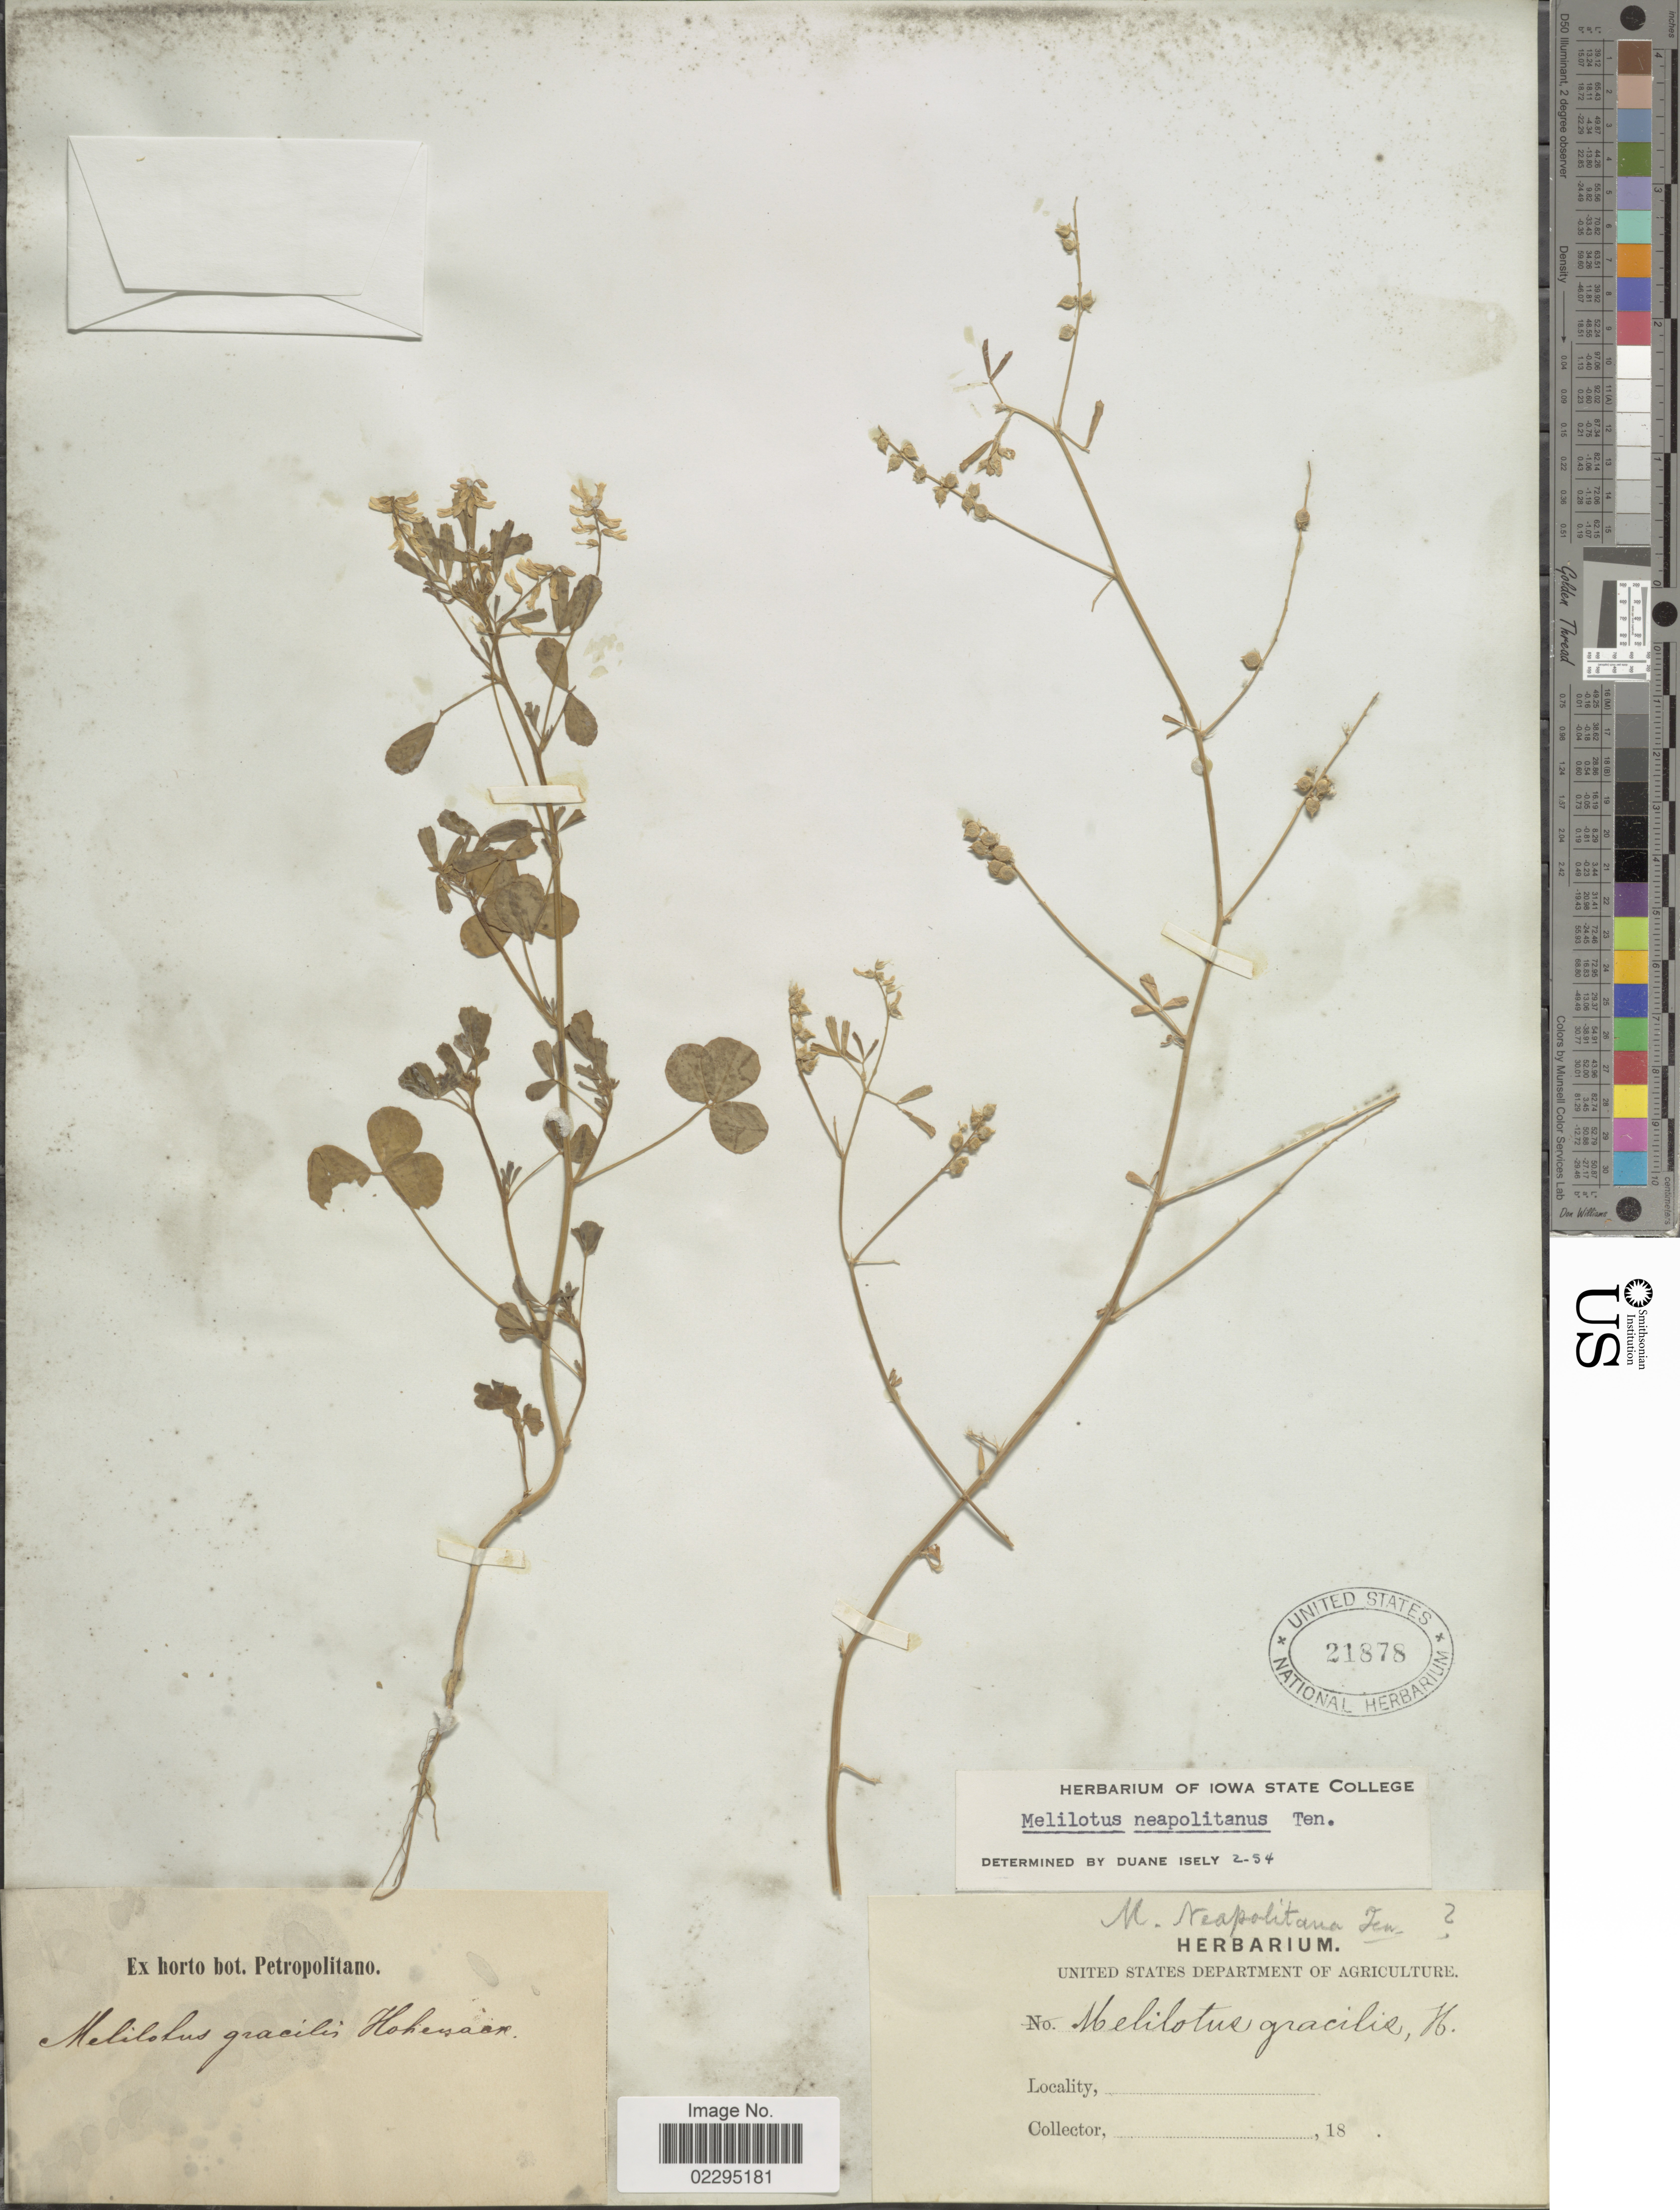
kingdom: Plantae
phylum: Tracheophyta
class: Magnoliopsida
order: Fabales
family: Fabaceae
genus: Melilotus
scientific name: Melilotus neapolitana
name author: Ten.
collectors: ex Horto Bot. Petropolitano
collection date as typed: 18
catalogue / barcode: US 21878